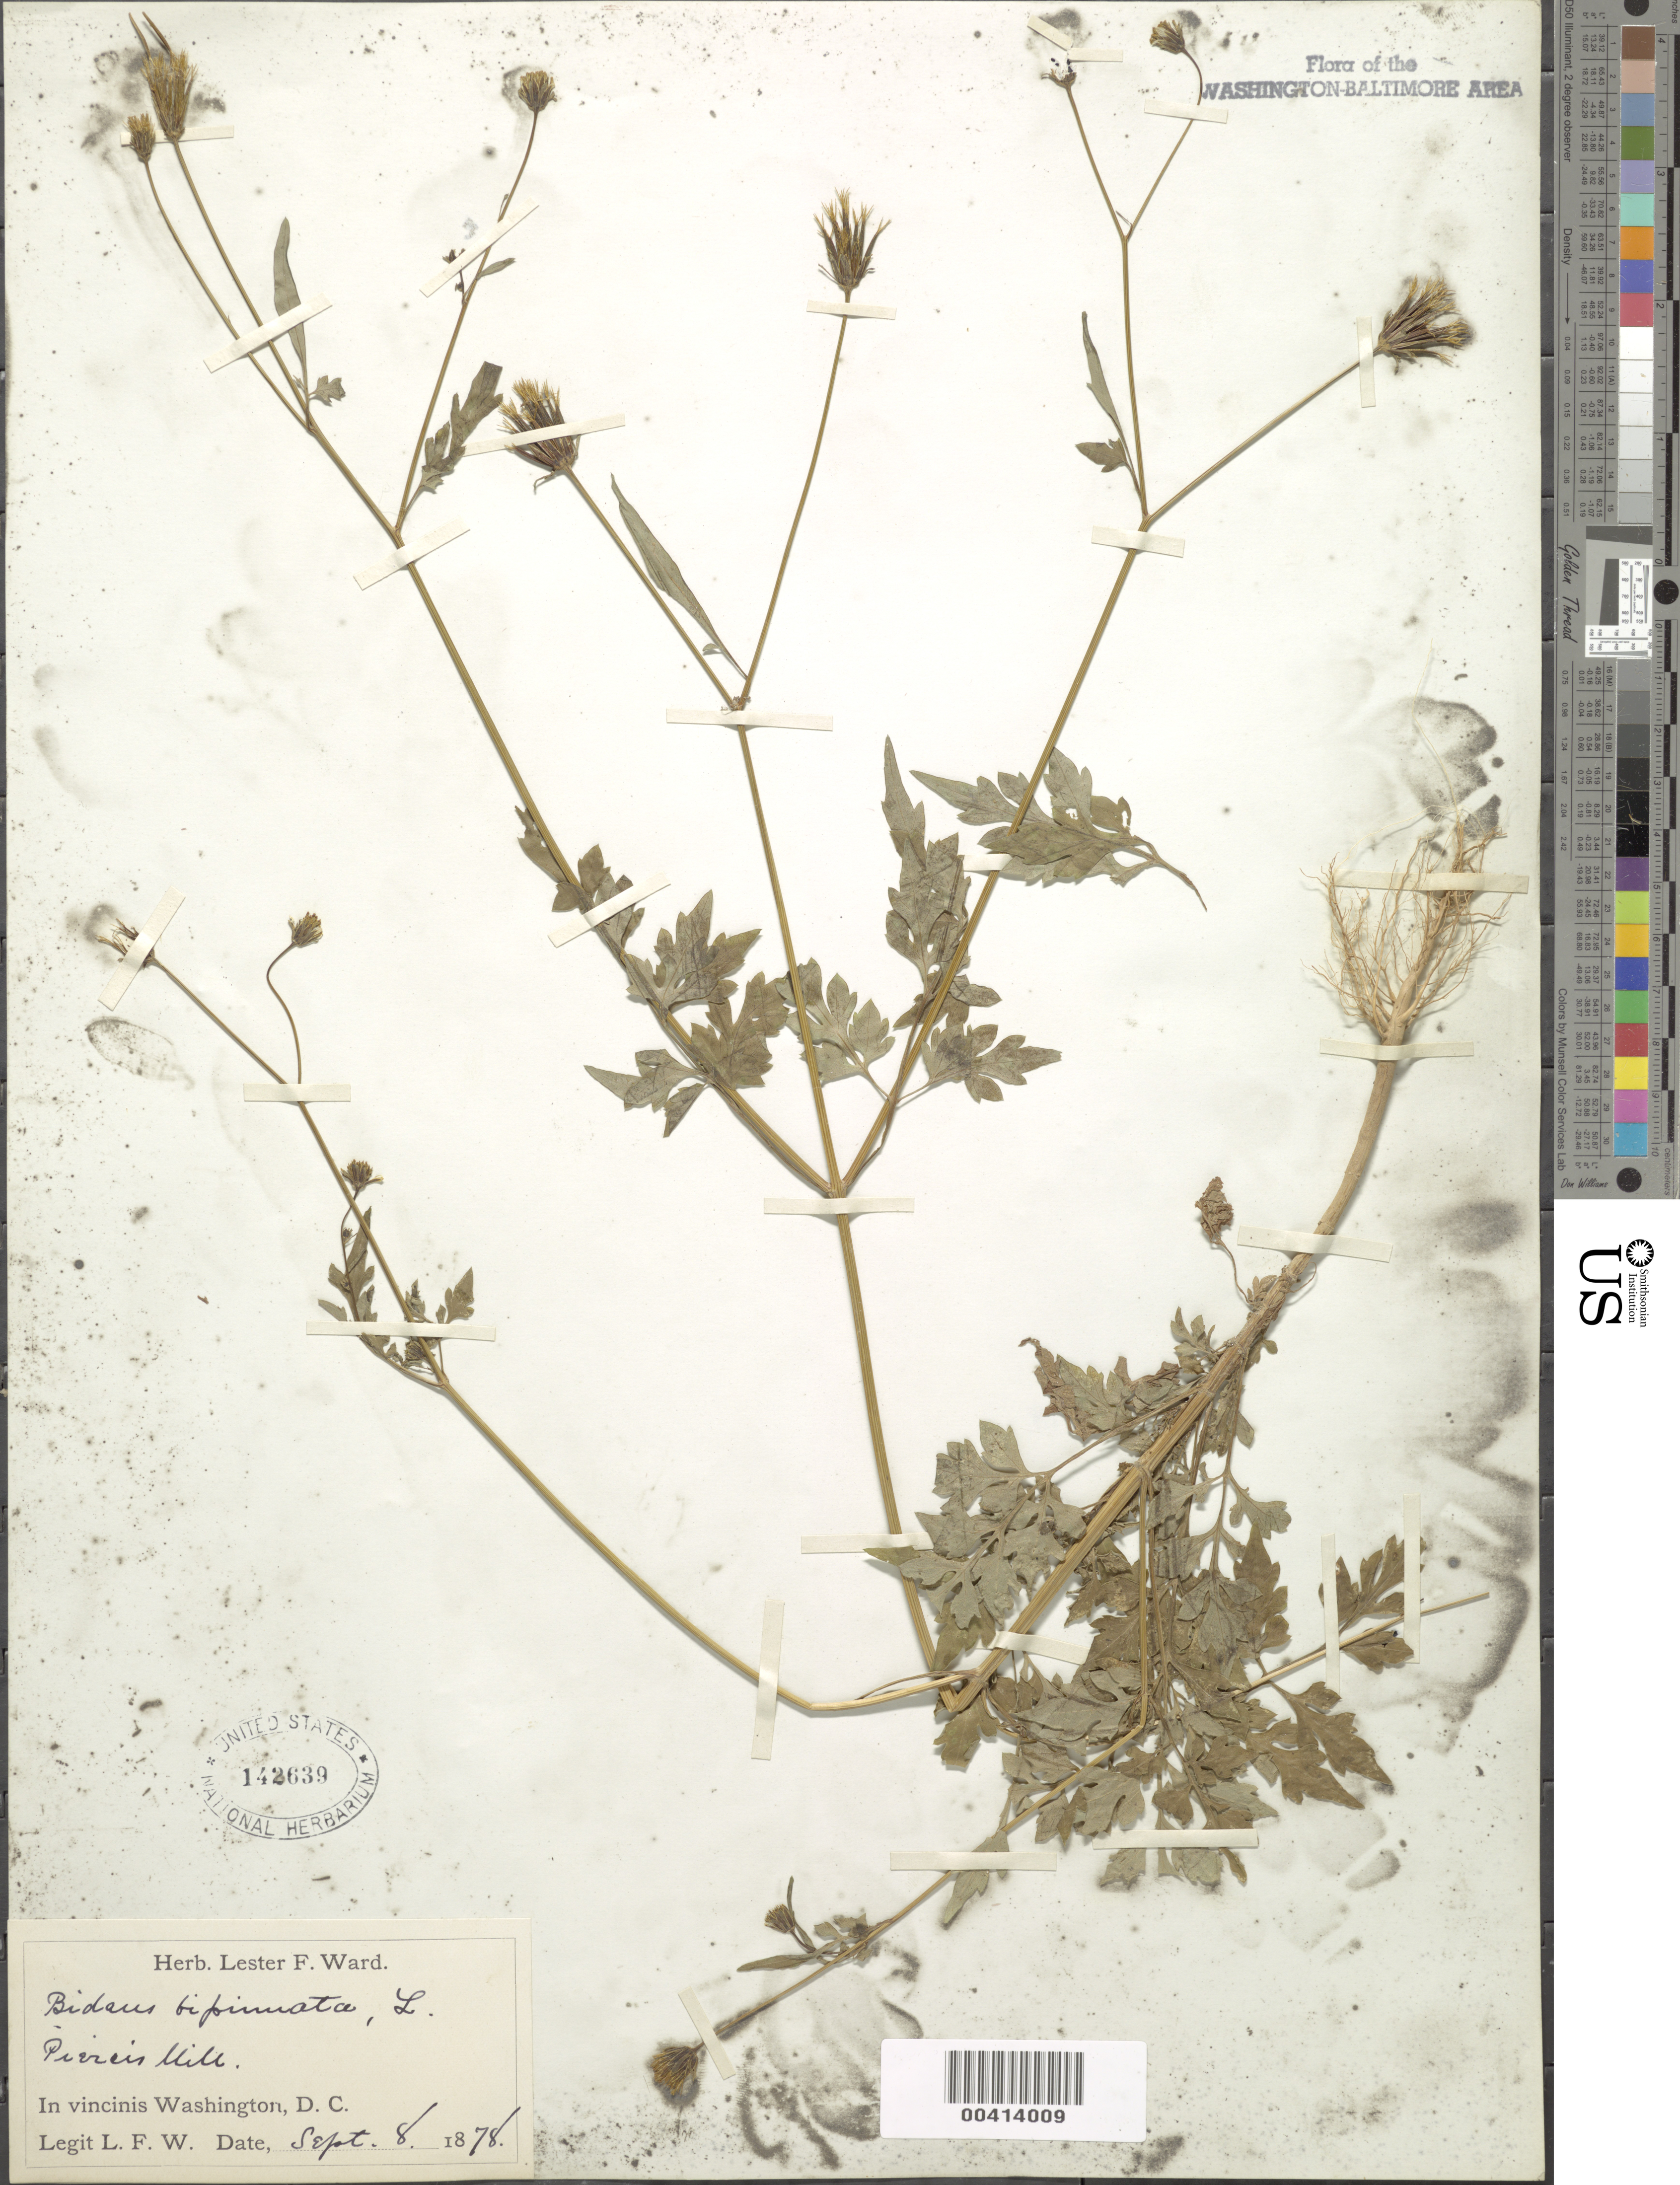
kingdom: Plantae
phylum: Tracheophyta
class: Magnoliopsida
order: Asterales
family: Asteraceae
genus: Bidens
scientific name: Bidens bipinnata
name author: L.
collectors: L. F. Ward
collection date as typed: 08 Sep 1878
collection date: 1878-09-08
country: United States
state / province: District of Columbia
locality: Pierce's Mill Rock Creek Park & vicinity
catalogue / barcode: US 142639